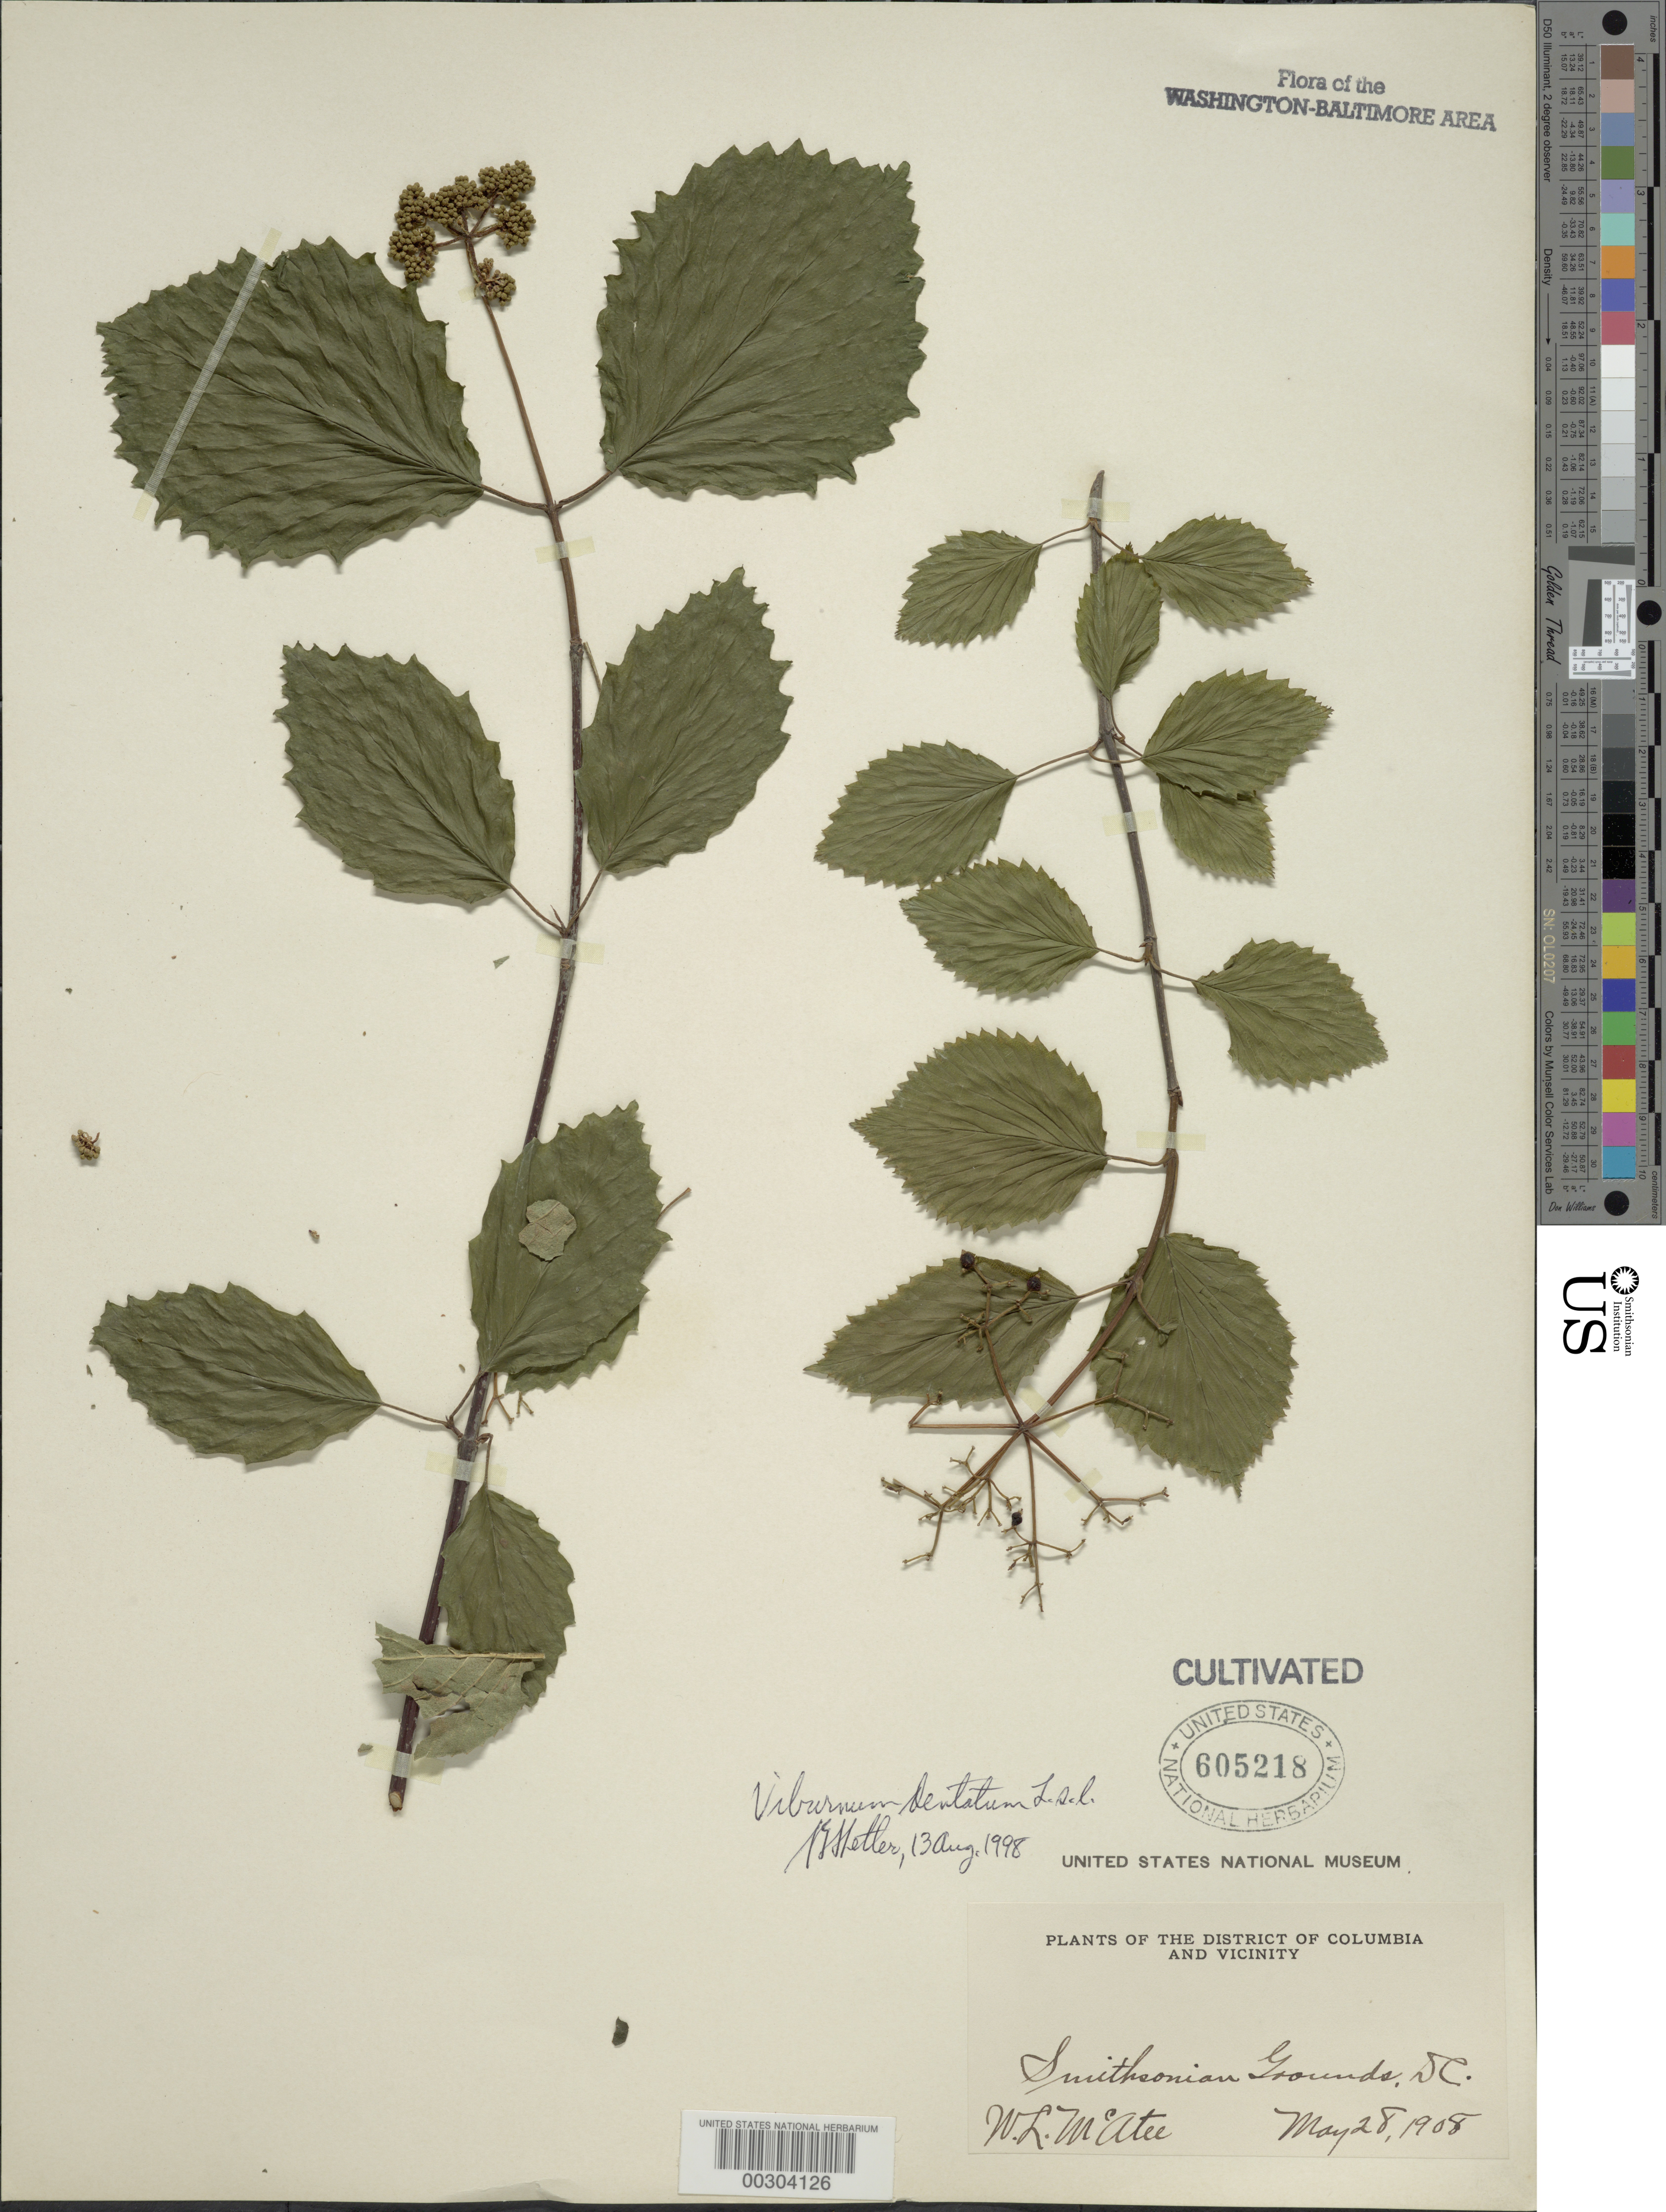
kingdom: Plantae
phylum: Tracheophyta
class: Magnoliopsida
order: Dipsacales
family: Viburnaceae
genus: Viburnum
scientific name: Viburnum dentatum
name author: L.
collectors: W. McAtee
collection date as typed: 28 May 1908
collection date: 1908-05-28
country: United States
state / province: District of Columbia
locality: Smithsonian grounds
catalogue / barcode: US 605218